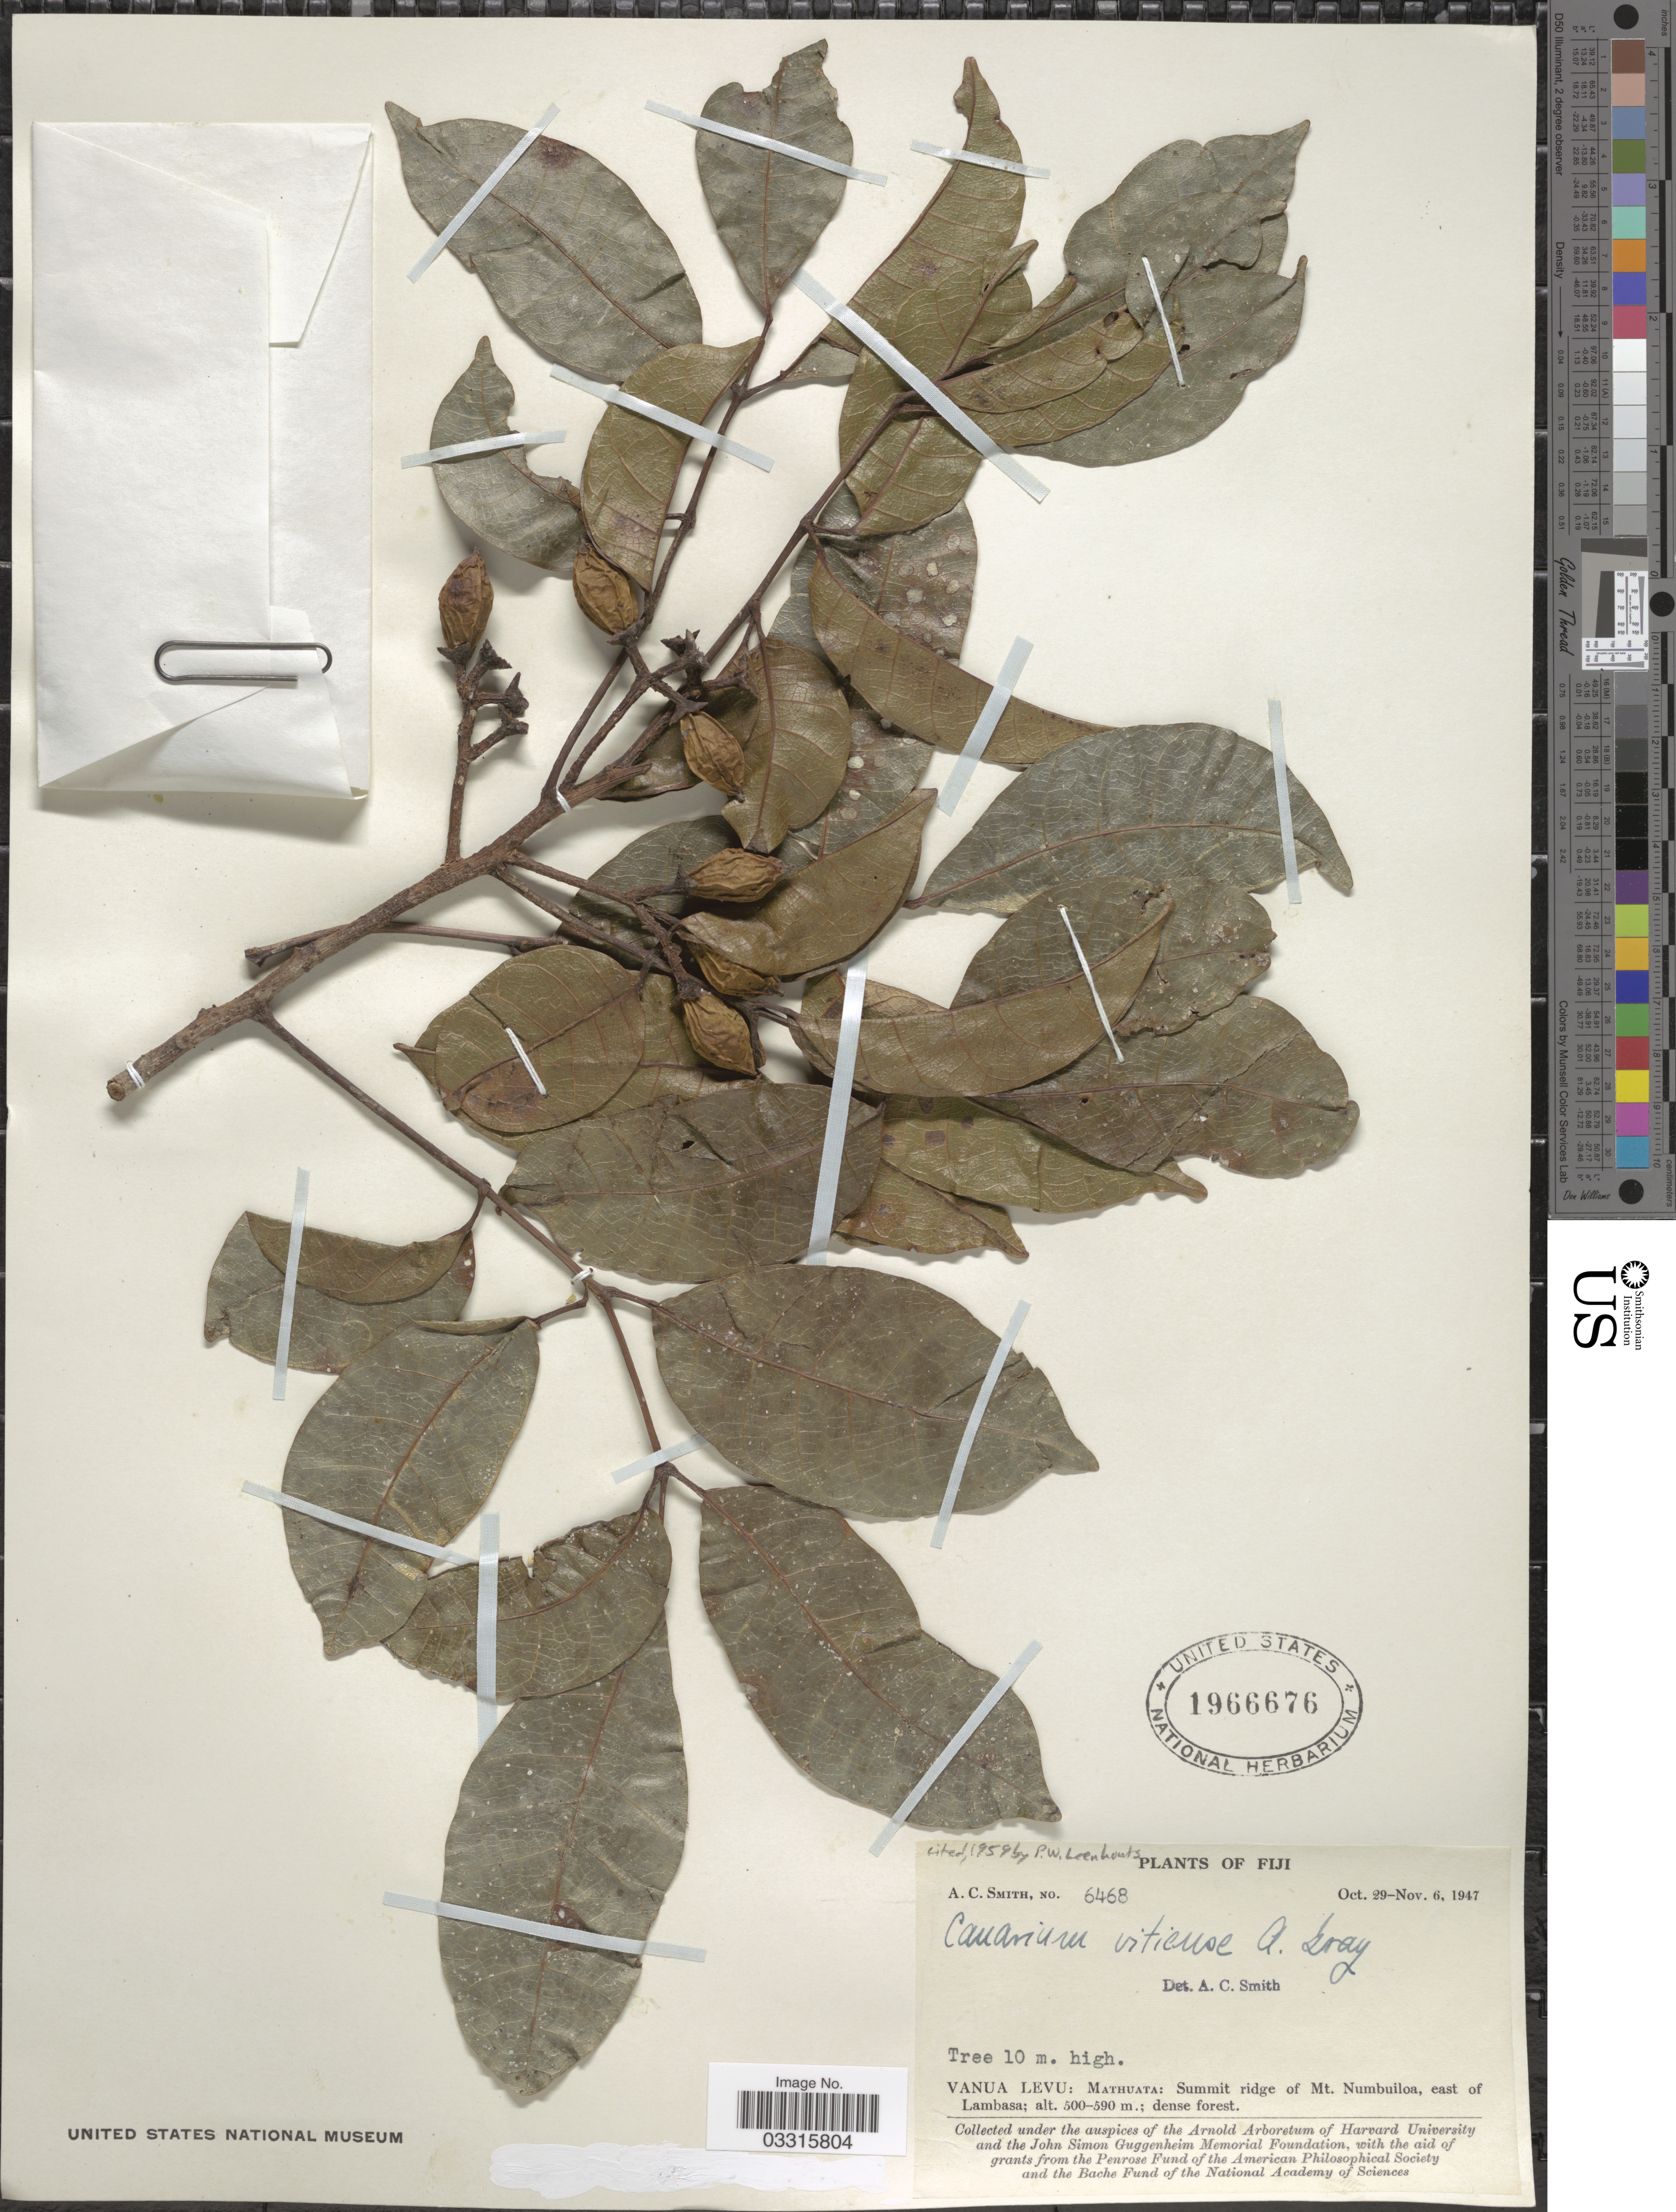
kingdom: Plantae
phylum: Tracheophyta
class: Magnoliopsida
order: Sapindales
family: Burseraceae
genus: Canarium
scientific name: Canarium vitiense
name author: A. Gray in Wilkes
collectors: A. C. Smith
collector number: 6468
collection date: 1947-10-29/1947-11-06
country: Fiji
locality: Vanua Levu: Mathuata: Summit ridge of Mt. Numbuiloa, east of Lambasa.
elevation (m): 500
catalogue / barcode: US 1966676